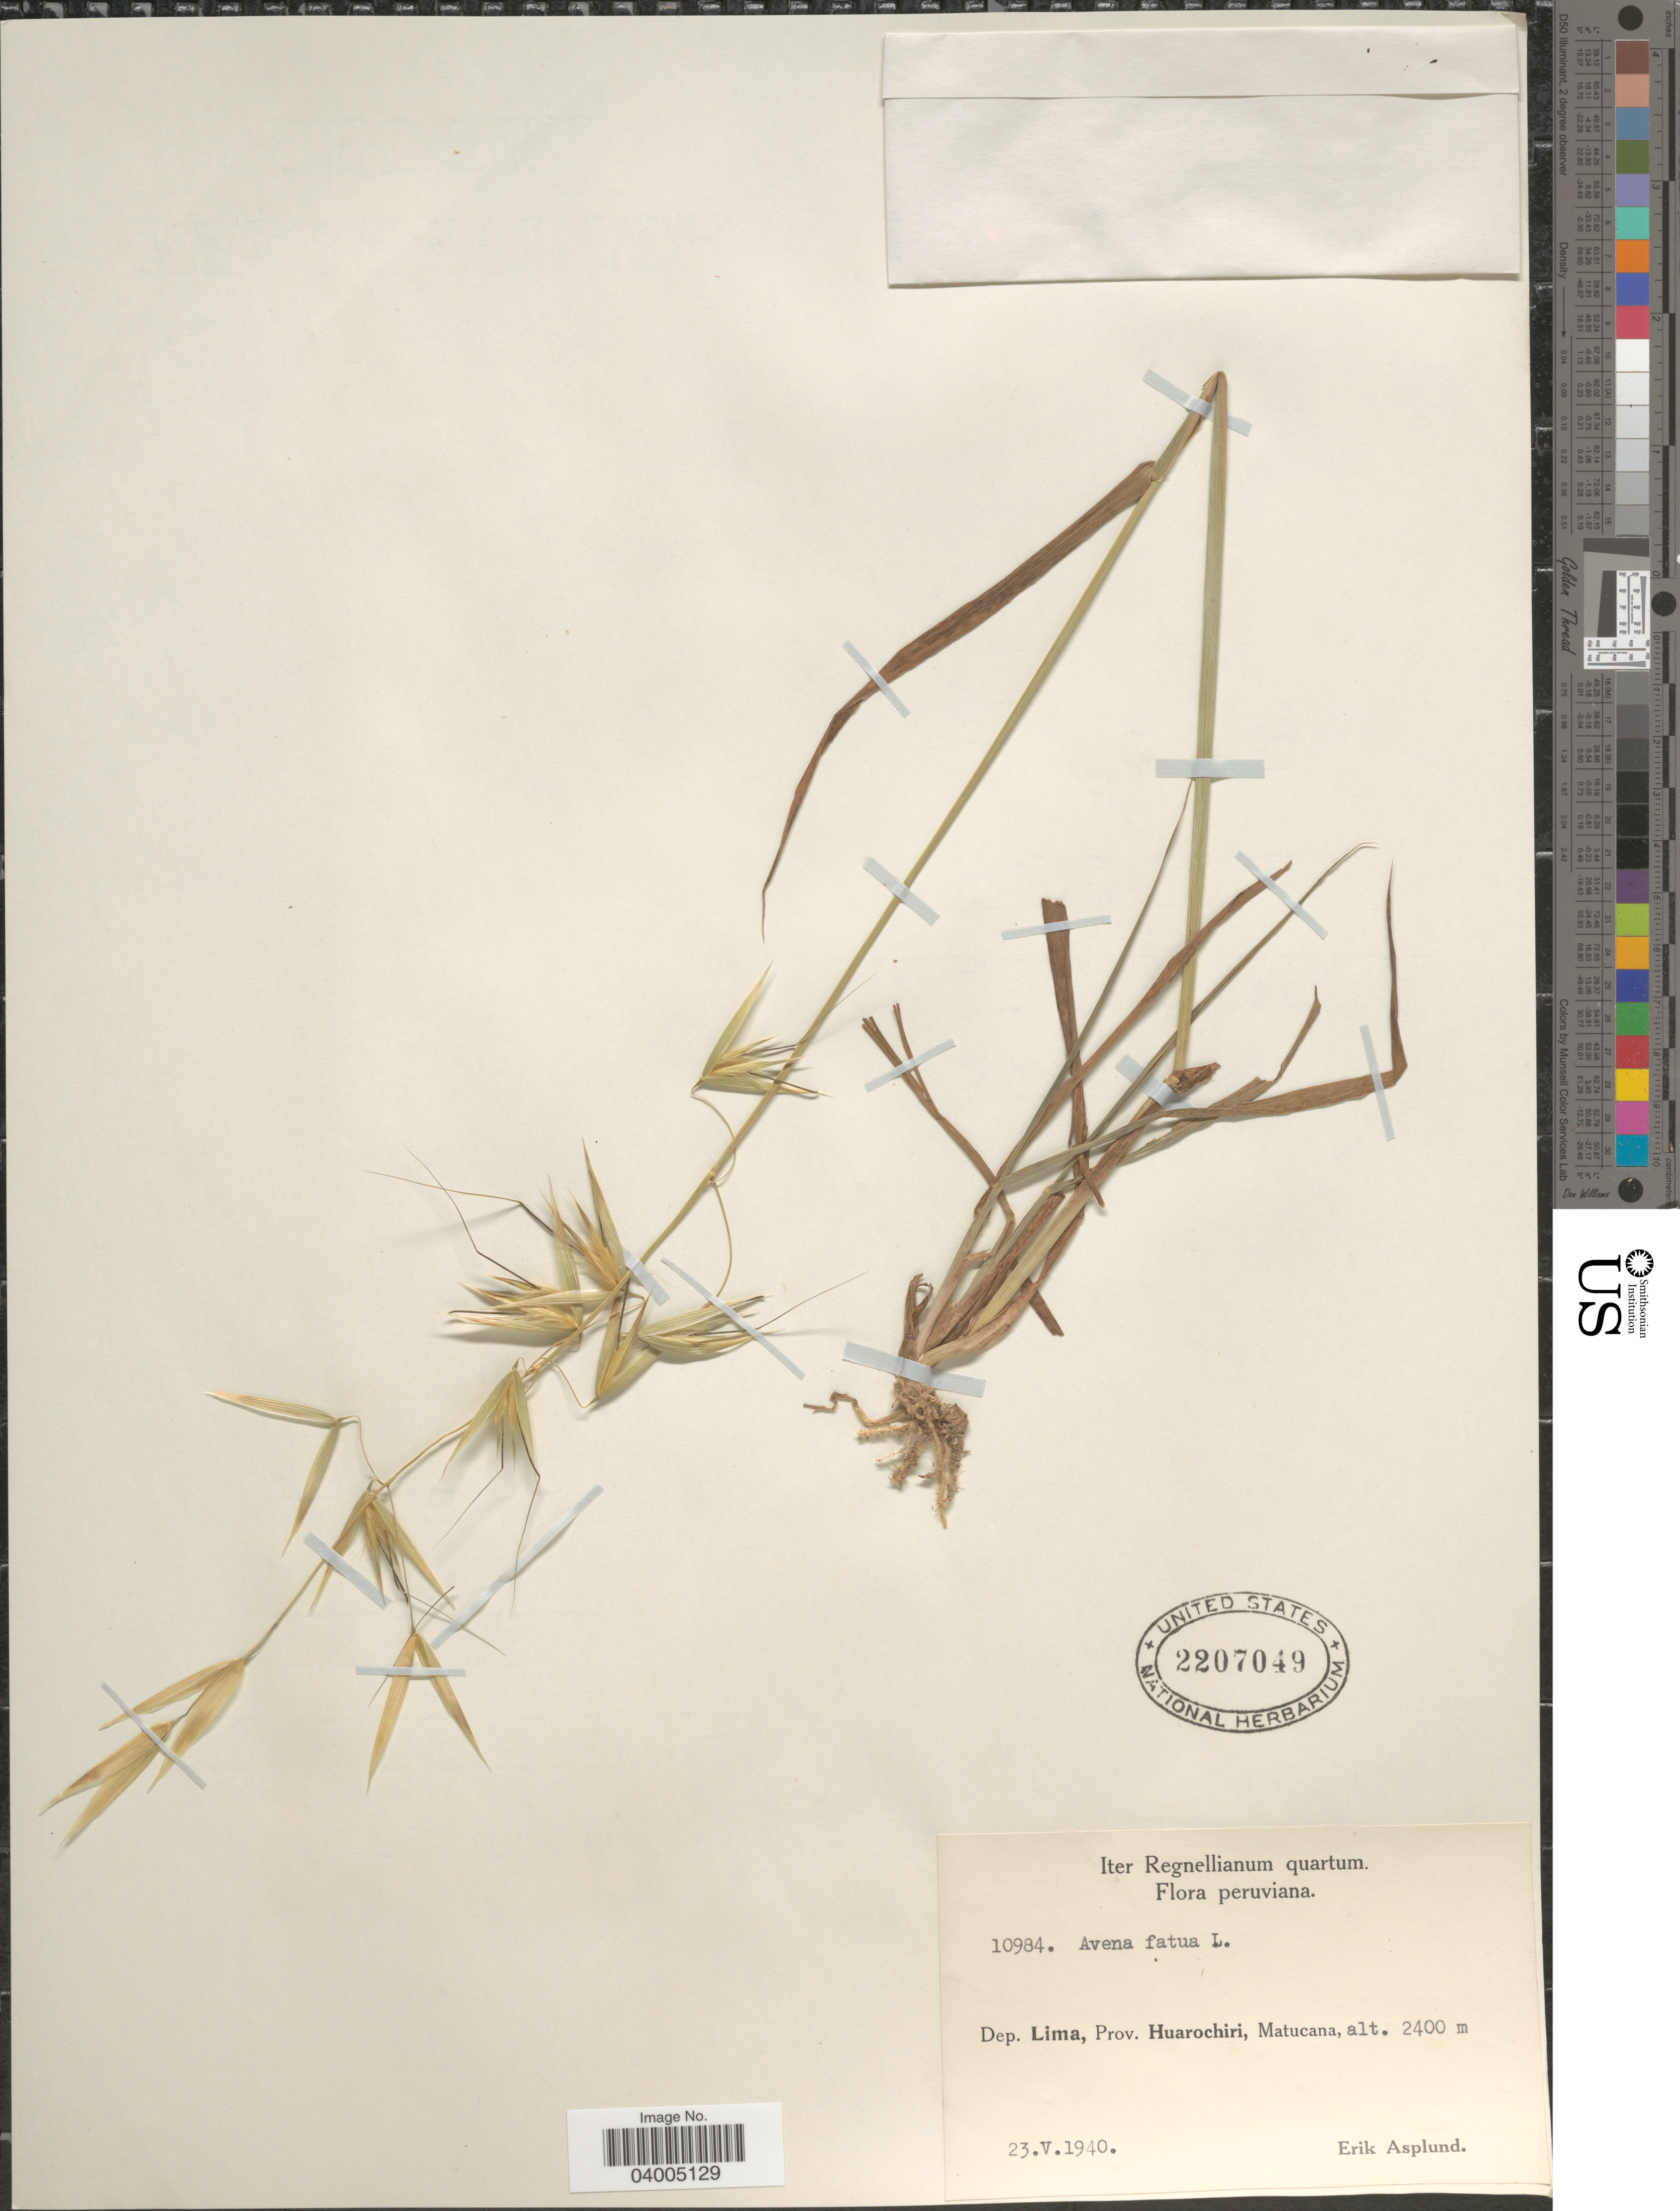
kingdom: Plantae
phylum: Tracheophyta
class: Liliopsida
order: Poales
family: Poaceae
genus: Avena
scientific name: Avena fatua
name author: L.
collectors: E. Asplund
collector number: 10984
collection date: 1940-05-23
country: Peru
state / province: Lima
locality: Dep. Lima, Prov. Huarochiri, Matucana.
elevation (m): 2400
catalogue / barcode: US 2207049